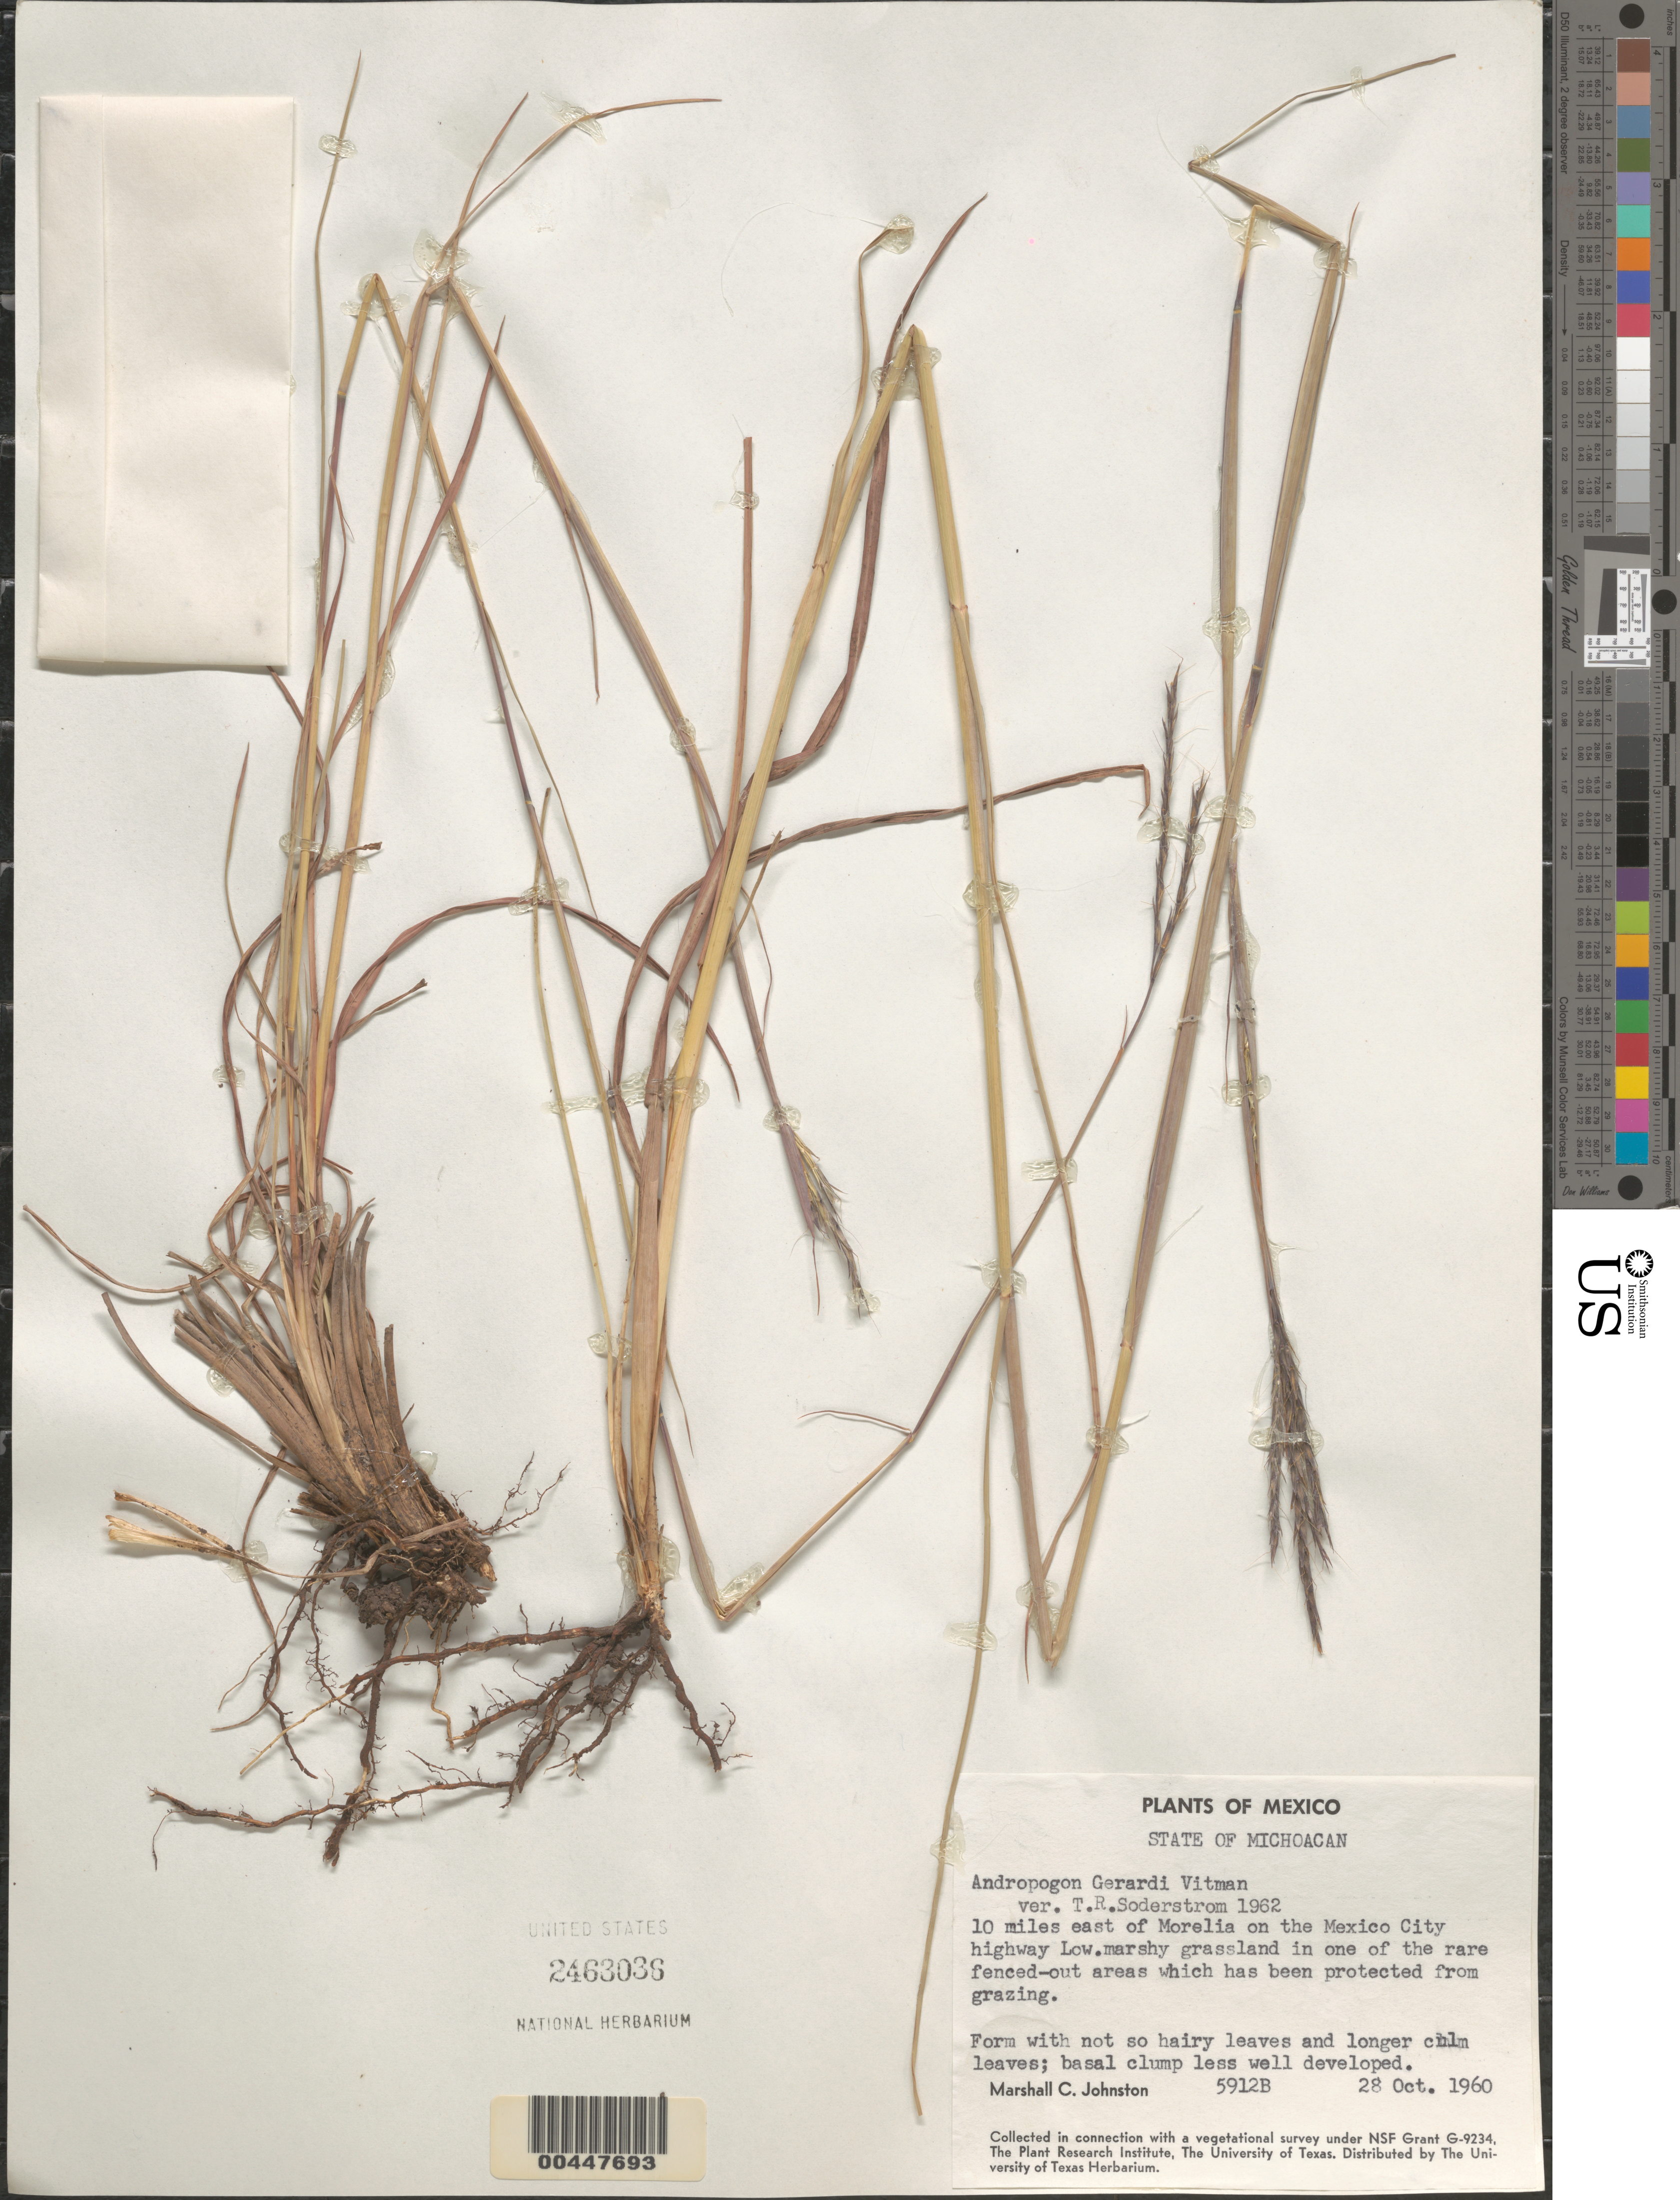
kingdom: Plantae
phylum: Tracheophyta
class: Liliopsida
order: Poales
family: Poaceae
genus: Andropogon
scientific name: Andropogon gerardii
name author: Vitman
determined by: Soderstrom, T. R.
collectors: M. Johnston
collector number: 5912b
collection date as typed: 28 Oct 1960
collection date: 1960-10-28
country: Mexico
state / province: Michoacán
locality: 10 mi E of Morelia on the Mexico City hwy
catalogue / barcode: US 2463036